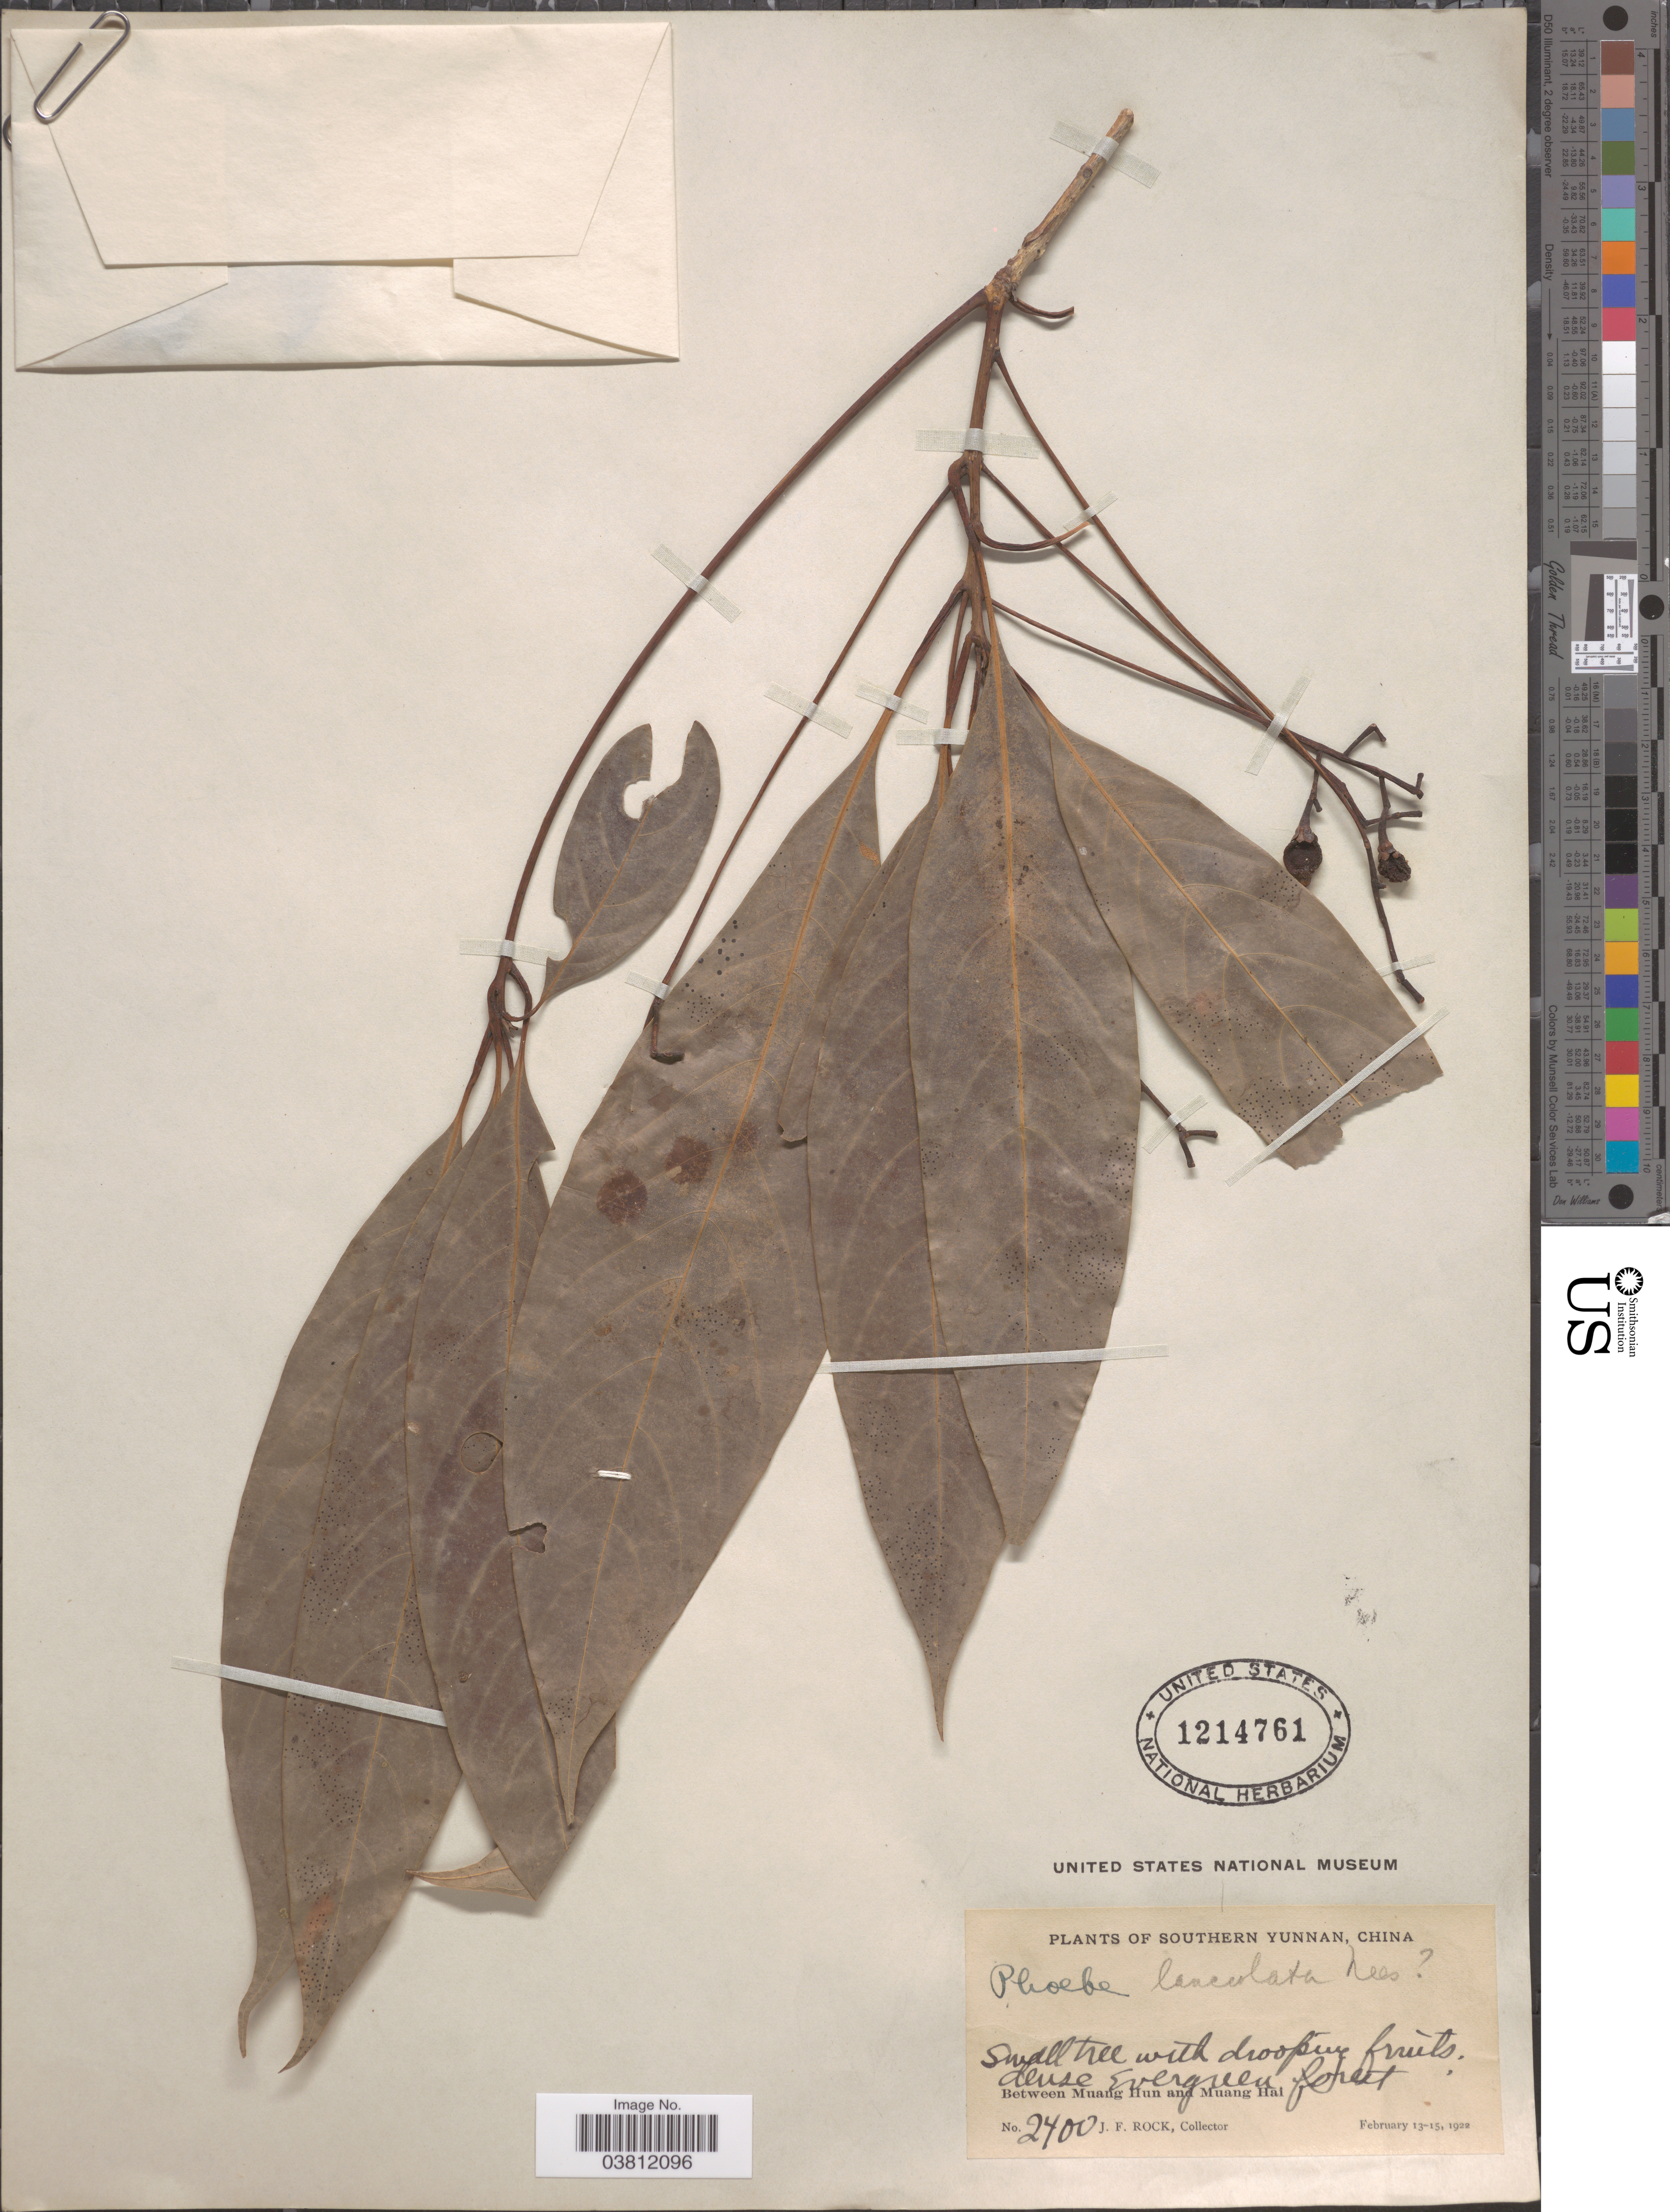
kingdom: Plantae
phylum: Tracheophyta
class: Magnoliopsida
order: Laurales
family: Lauraceae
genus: Phoebe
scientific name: Phoebe lanceolata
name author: Nees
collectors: J. Rock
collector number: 2400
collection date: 1922-02-13/1922-02-15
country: China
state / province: Yunnan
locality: Southern Yunnan. Between Muang Hun and Muang Hai.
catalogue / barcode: US 1214761